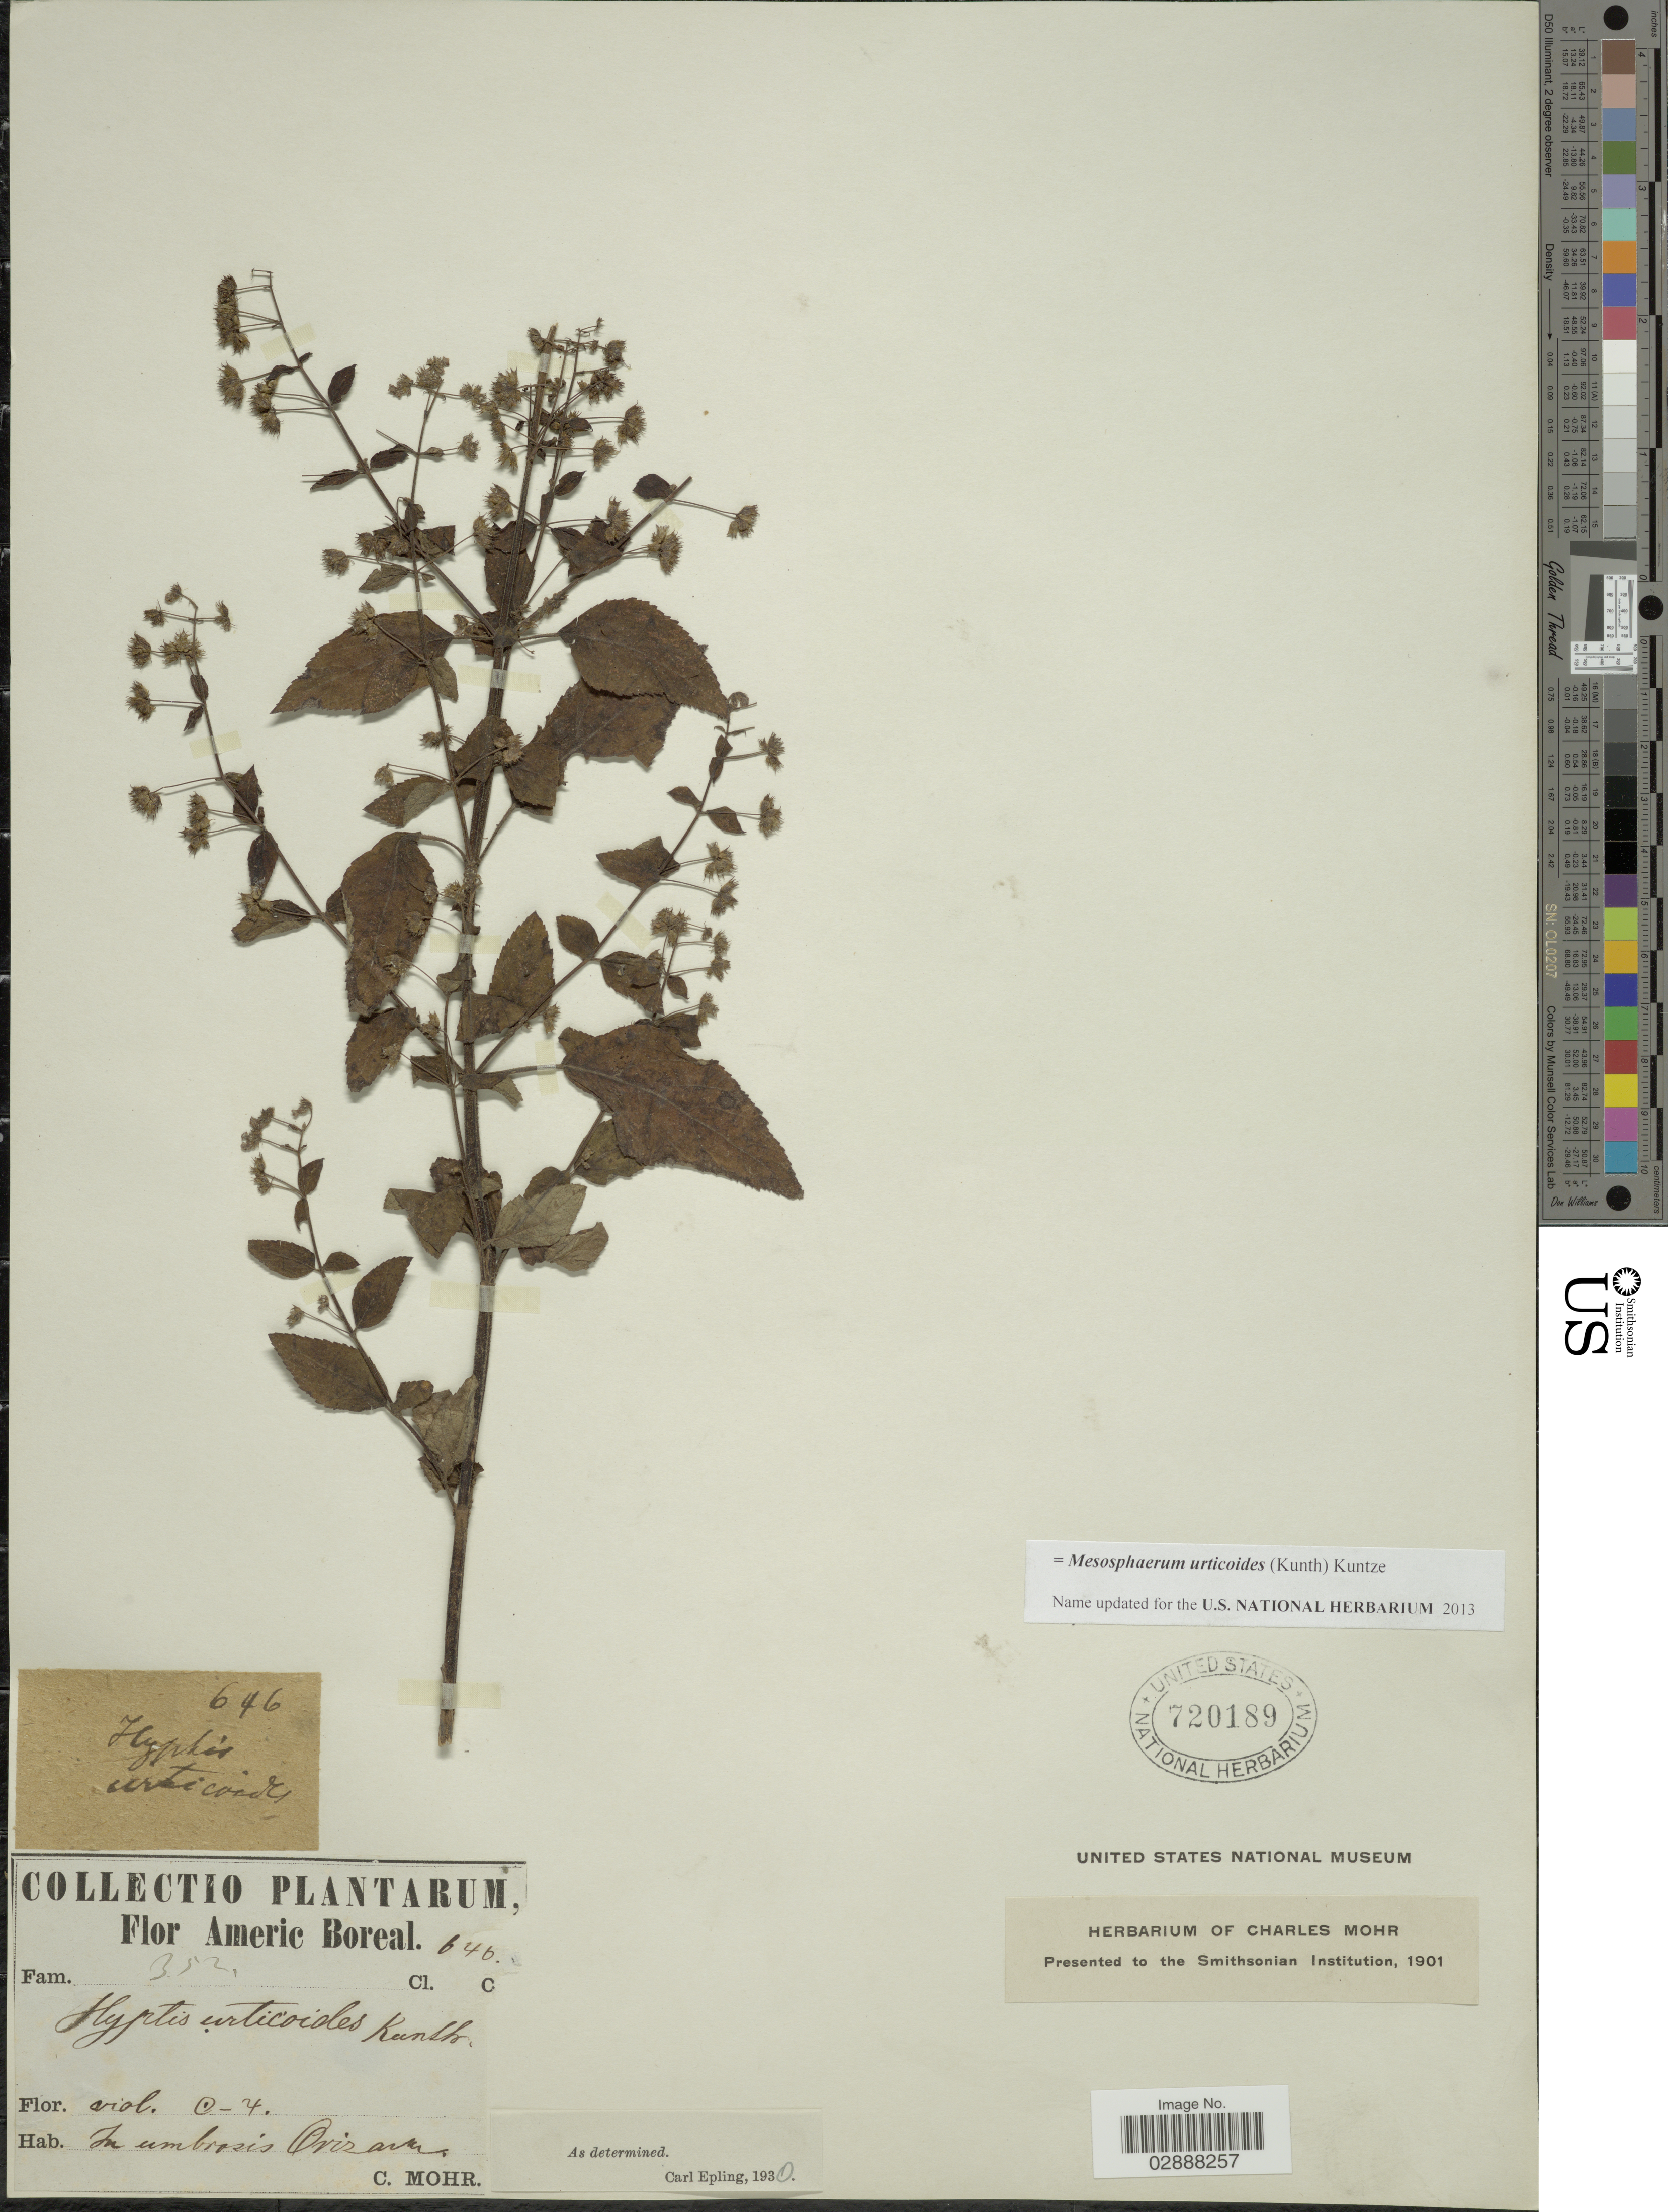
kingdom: Plantae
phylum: Tracheophyta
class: Magnoliopsida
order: Lamiales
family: Lamiaceae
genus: Mesosphaerum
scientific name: Mesosphaerum urticoides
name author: (Kunth) Kuntze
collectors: Mohr, C. T. (herbarium)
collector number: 646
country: Mexico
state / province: Veracruz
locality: In umbrosis Orizava.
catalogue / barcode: US 720189